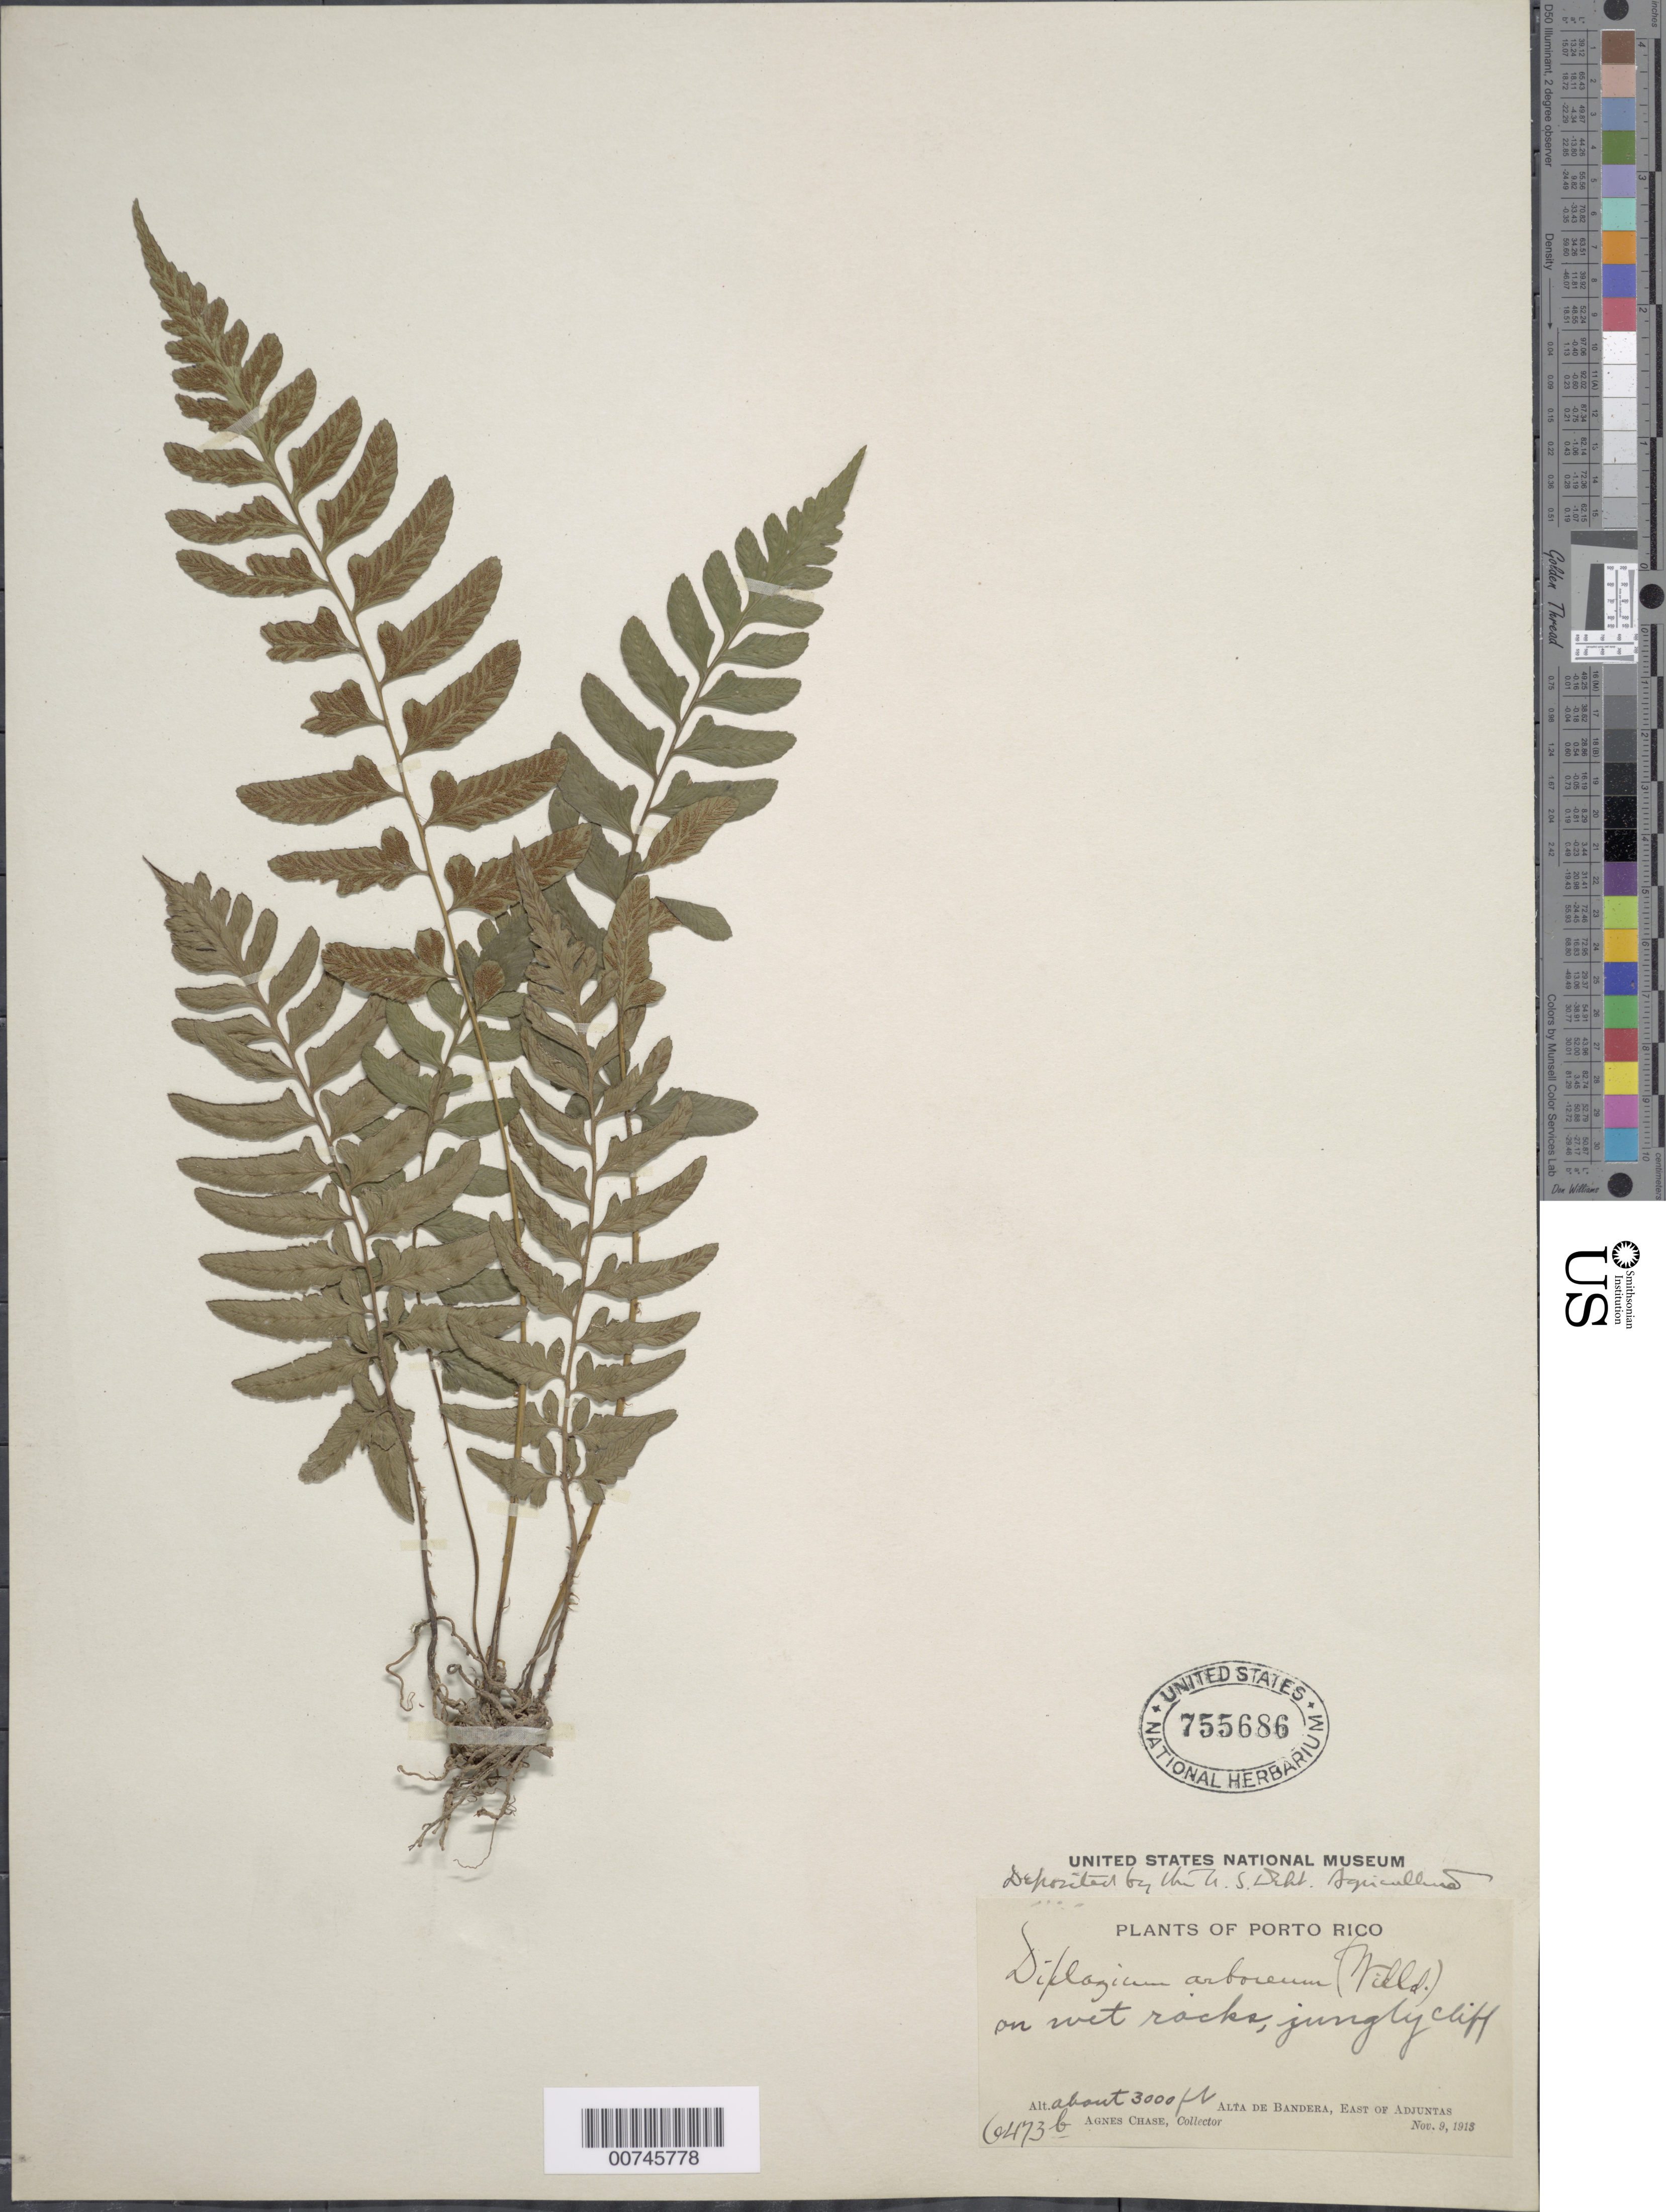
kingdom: Plantae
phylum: Tracheophyta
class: Polypodiopsida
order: Polypodiales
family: Athyriaceae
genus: Diplazium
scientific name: Diplazium unilobum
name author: (Poir.) Hieron.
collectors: A. Chase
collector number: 6473b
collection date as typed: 09 Nov 1913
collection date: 1913-11-09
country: Puerto Rico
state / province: Adjuntas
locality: Alto de La Bandera, East of Adjuntas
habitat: On wet rocks, jungly cliff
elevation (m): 700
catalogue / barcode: US 755686